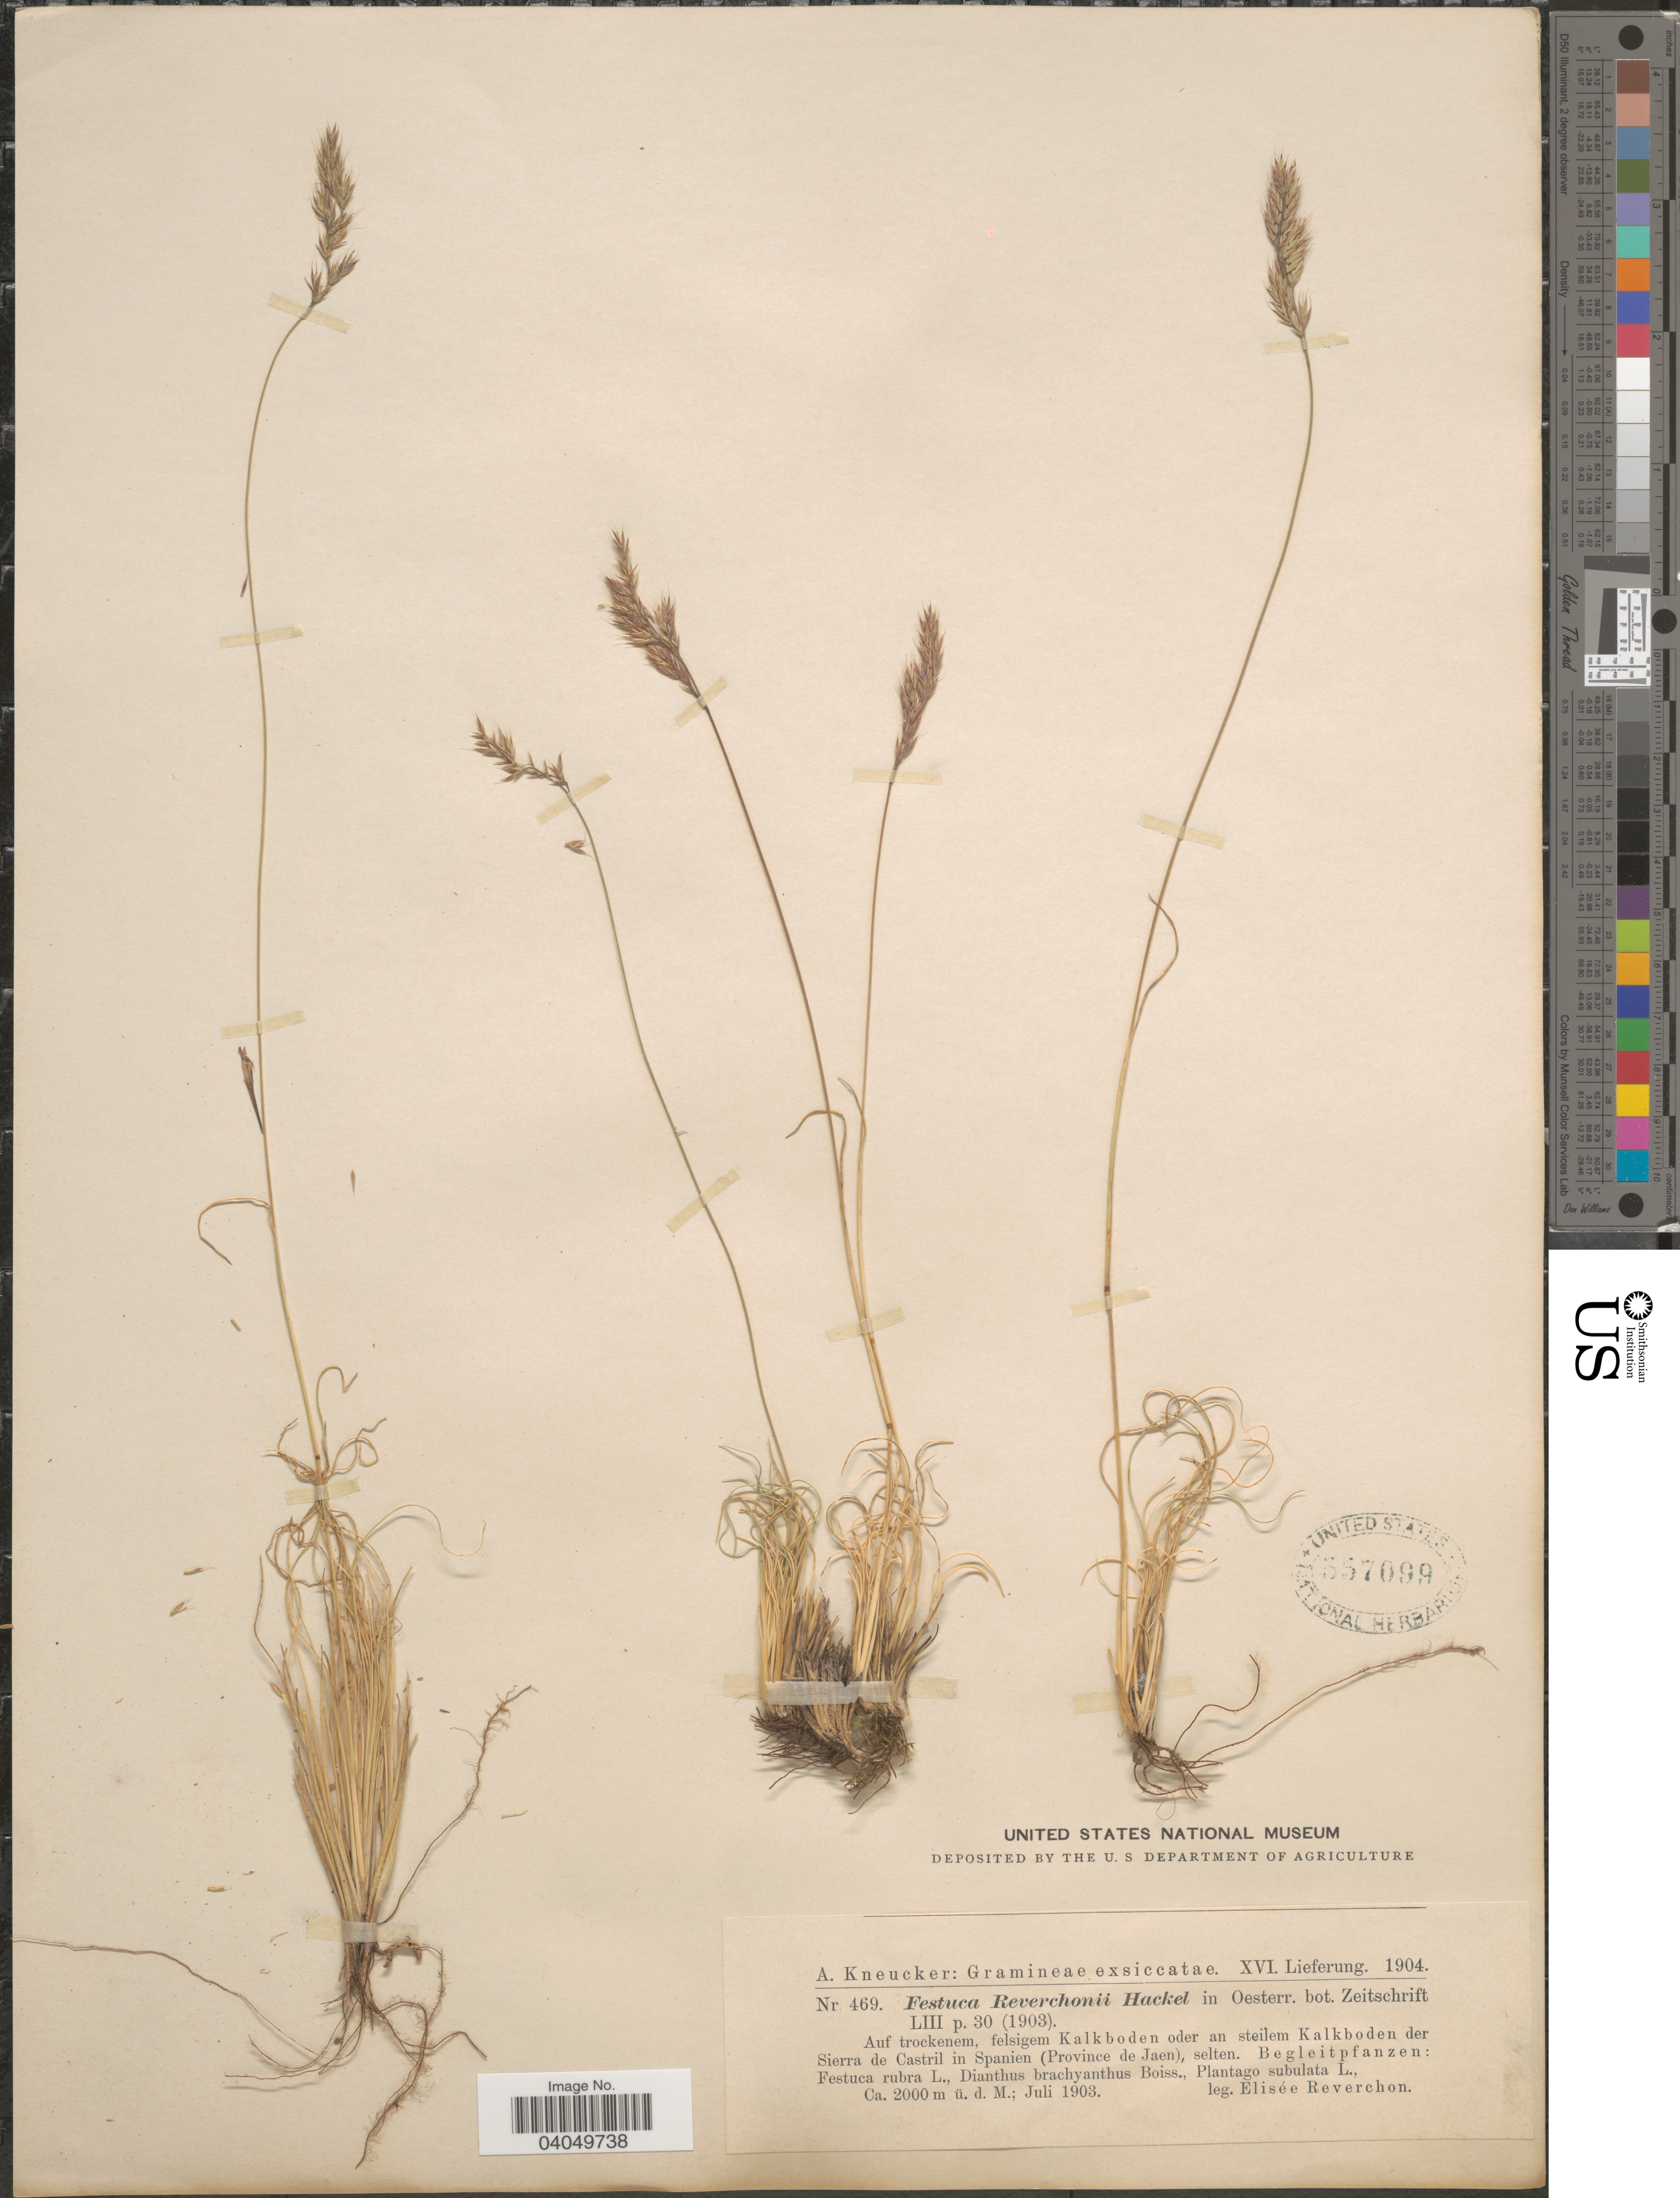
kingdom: Plantae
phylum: Tracheophyta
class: Liliopsida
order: Poales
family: Poaceae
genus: Festuca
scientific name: Festuca reverchonii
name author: Hack.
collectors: E. Reverchon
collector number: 469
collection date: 1903-07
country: Spain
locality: Auf trockenem, felsigem Kalkboden oder an steilem Kalkboden der Sierra de Castril in Spanien (Province de Jaen), selten.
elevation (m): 2000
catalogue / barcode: US 557099